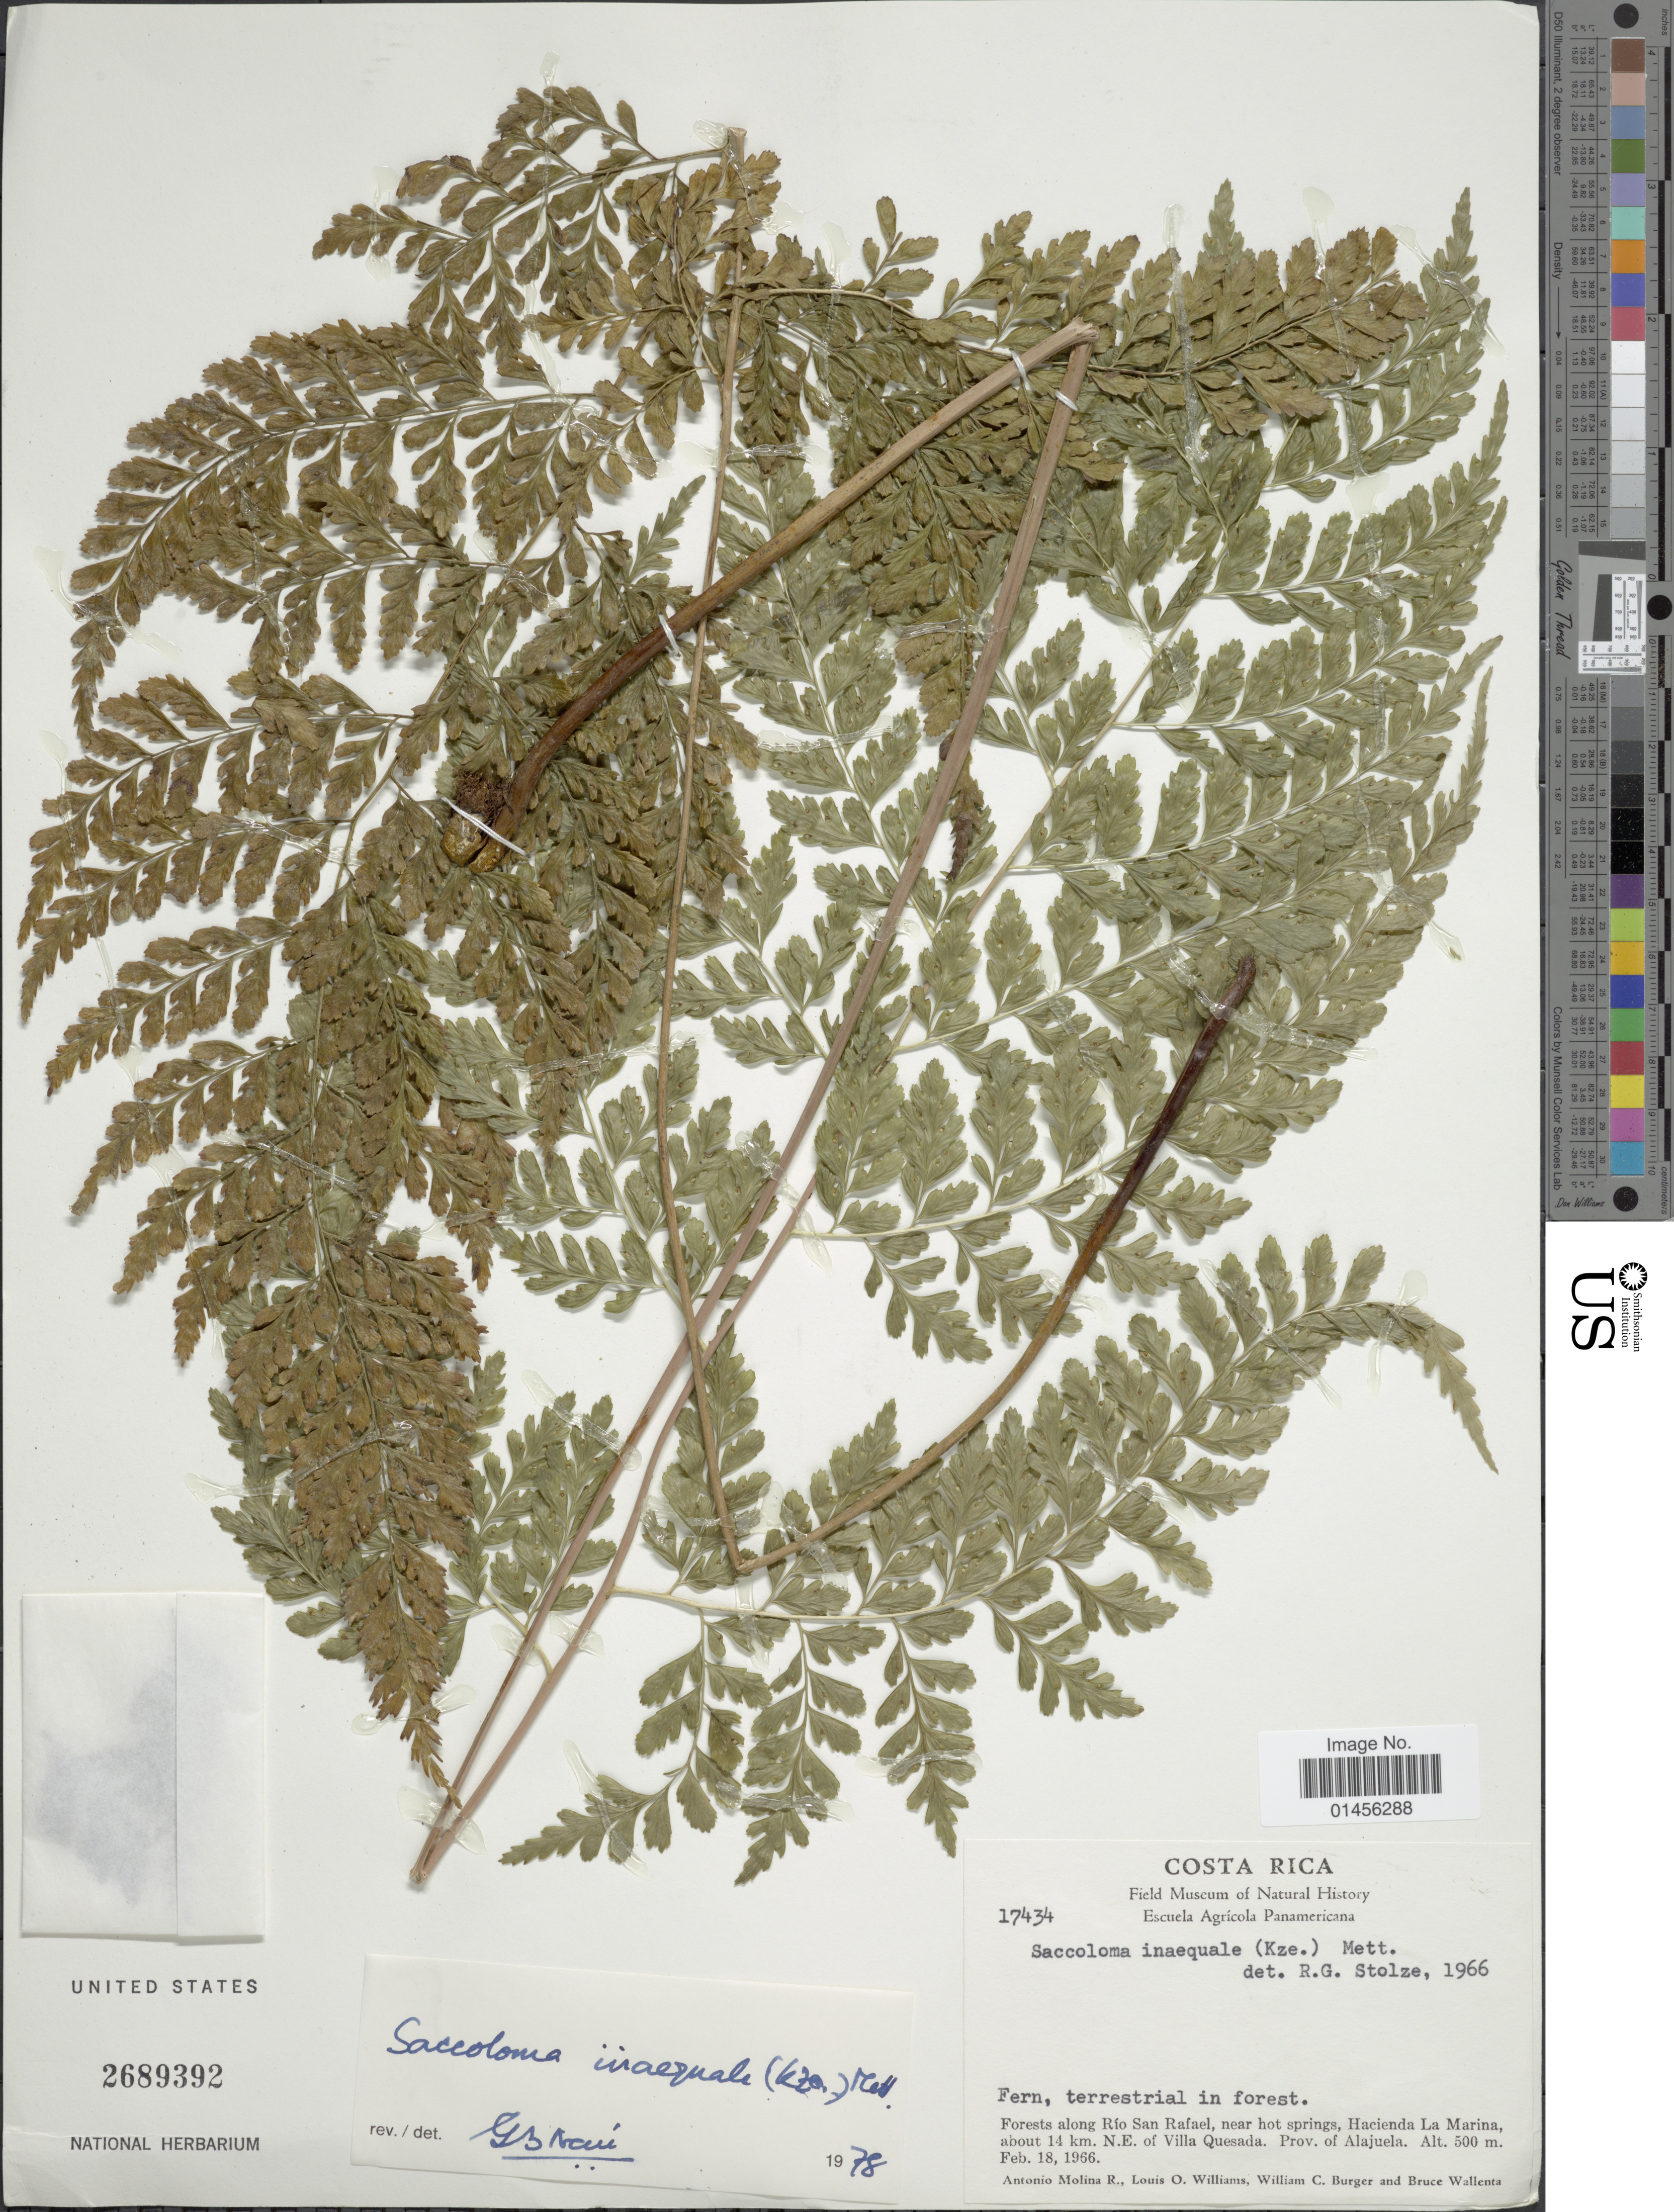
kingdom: Plantae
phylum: Tracheophyta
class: Polypodiopsida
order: Polypodiales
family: Saccolomataceae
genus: Saccoloma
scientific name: Saccoloma inaequale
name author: (Kunze) Mett.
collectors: A. Molina R., L. O. Williams, W. Burger & B. Wallenta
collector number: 17434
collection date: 1966-02-18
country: Costa Rica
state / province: Alajuela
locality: Forest along Río San rafael, near hot springs, Hacienda La Marina, about 14 km N.E. of Villa Quesada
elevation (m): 500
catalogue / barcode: US 2689392